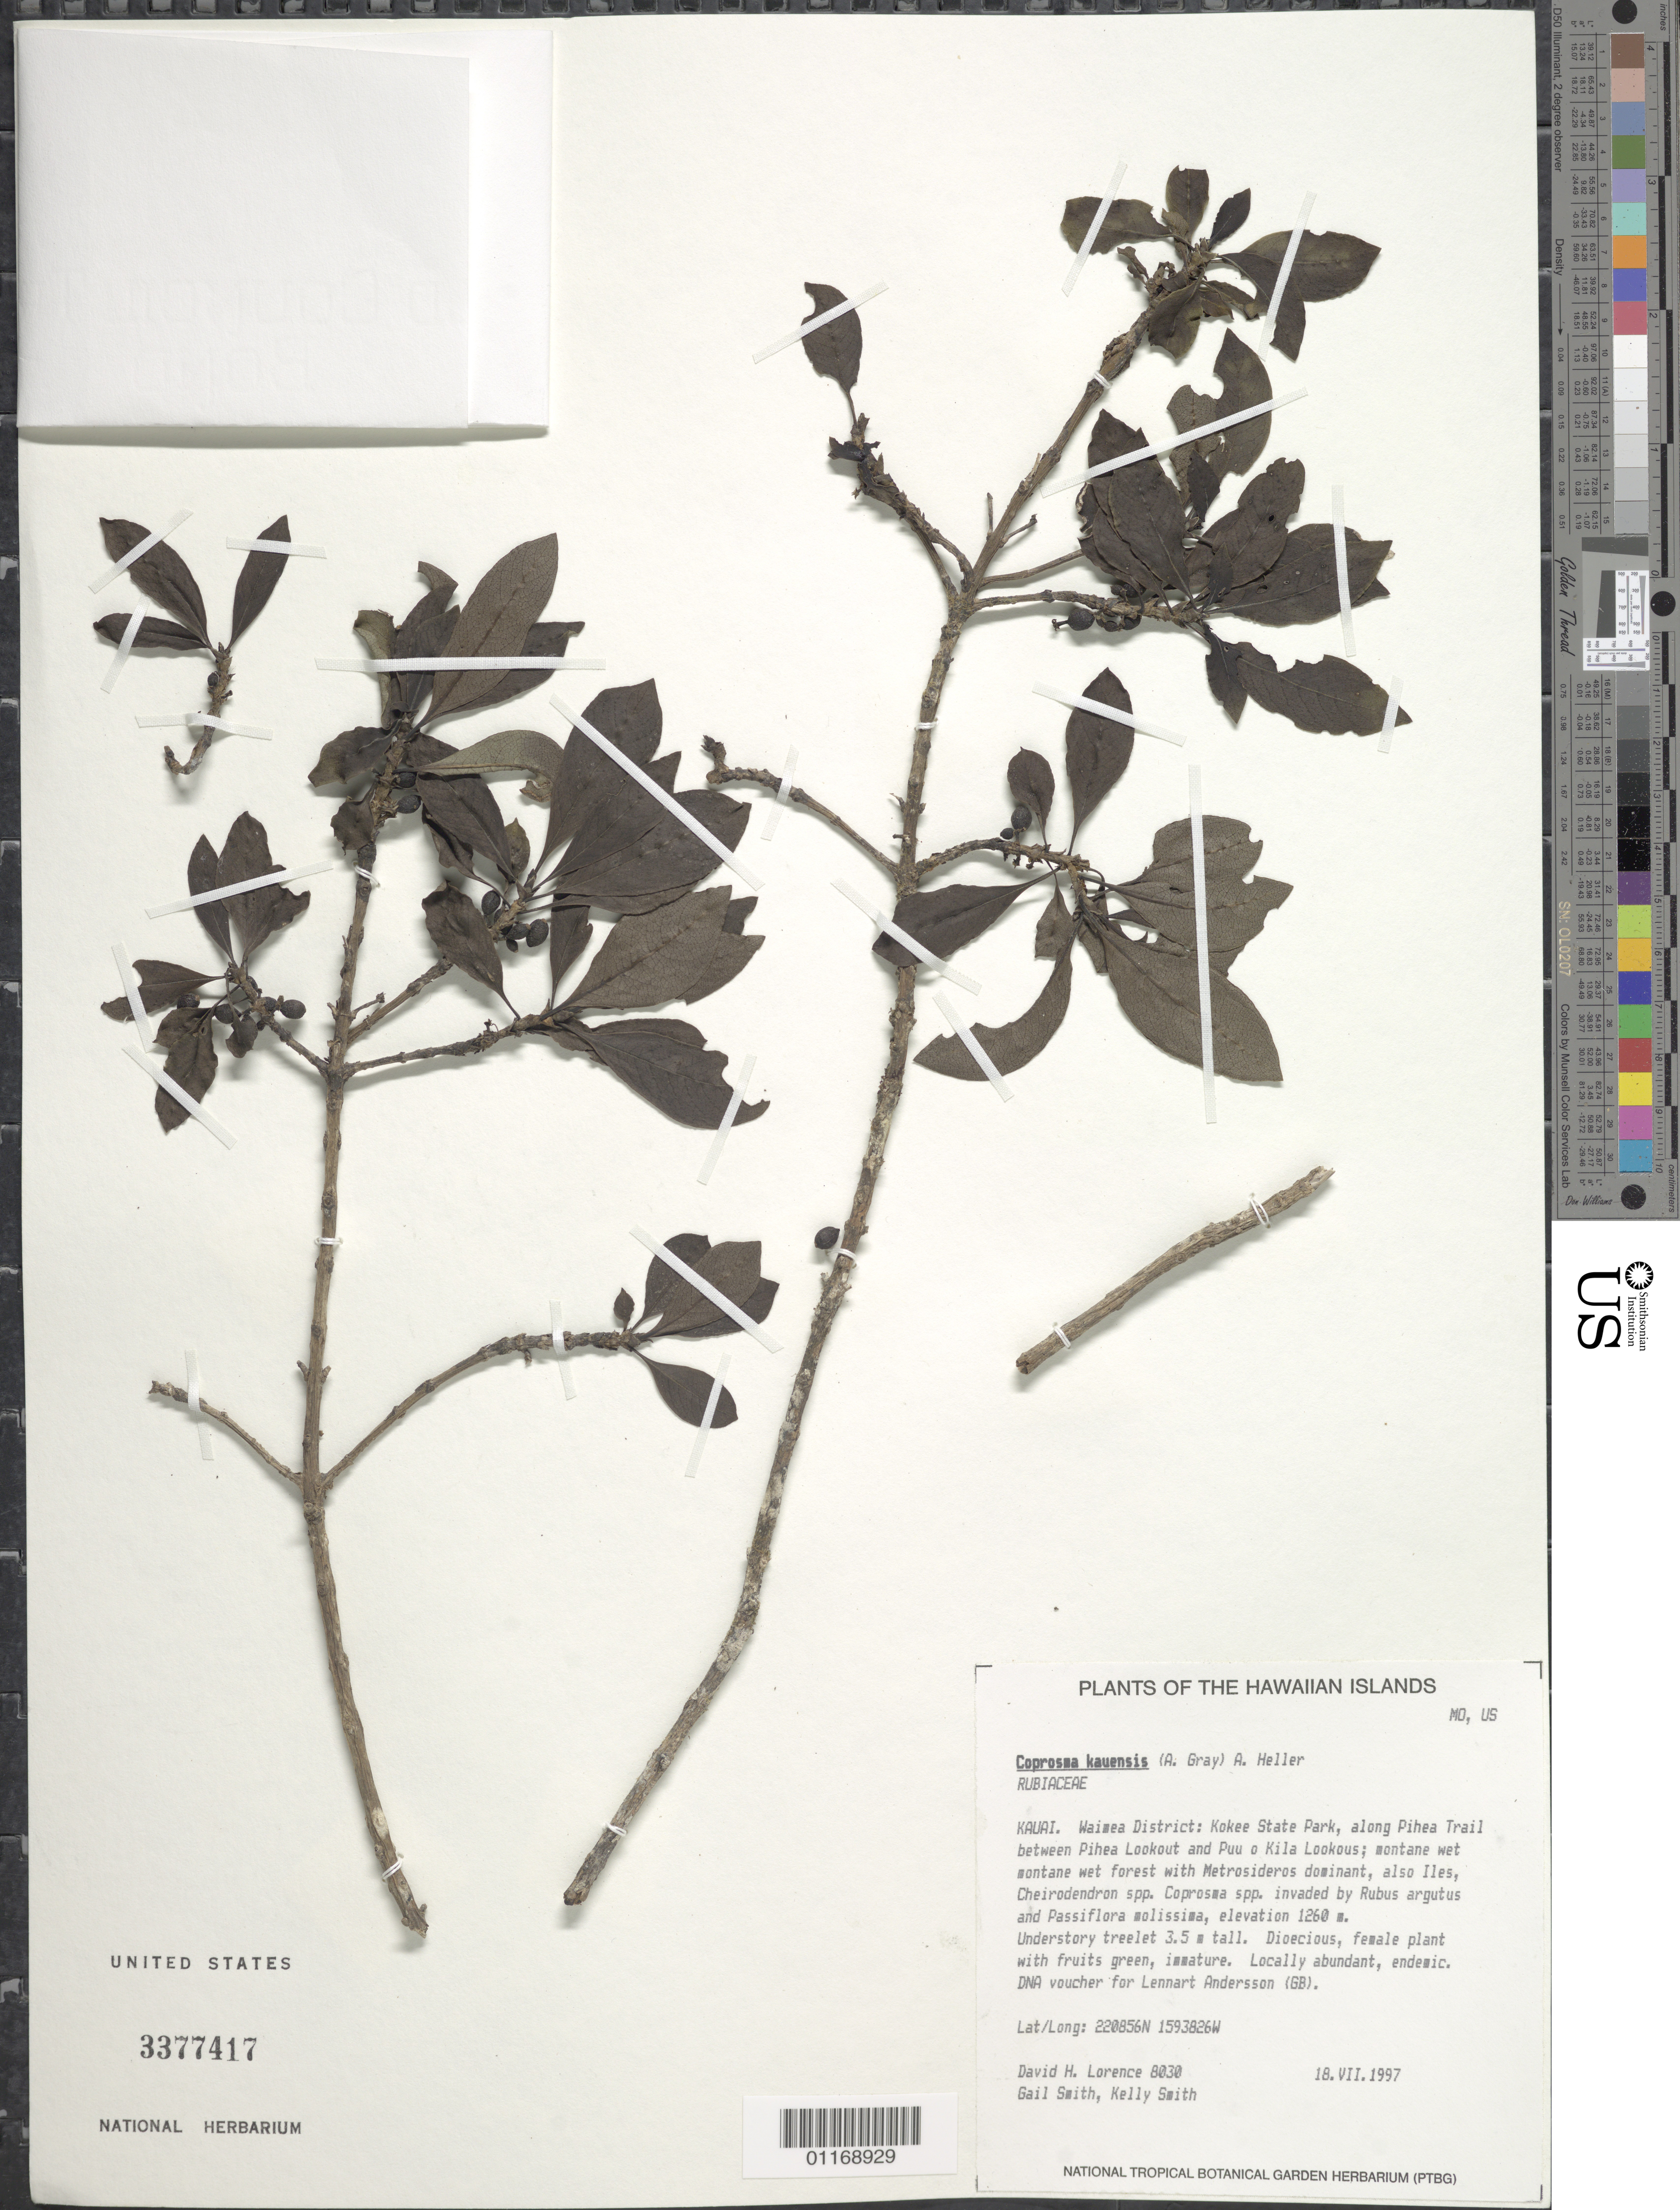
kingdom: Plantae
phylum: Tracheophyta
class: Magnoliopsida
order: Gentianales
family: Rubiaceae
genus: Coprosma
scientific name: Coprosma kauensis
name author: A. Heller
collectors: D. Lorence, G. Smith & K. Smith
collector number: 8030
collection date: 1997-04-18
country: United States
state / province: Hawaii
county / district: Kauai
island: Kaua'i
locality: Waimea District, Kokee State Park, along Pihea Trail between Pihea Lookout and Puu o Kila Lookouts.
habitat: Montane wet montane wet forest.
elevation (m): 1260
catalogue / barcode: US 3377417